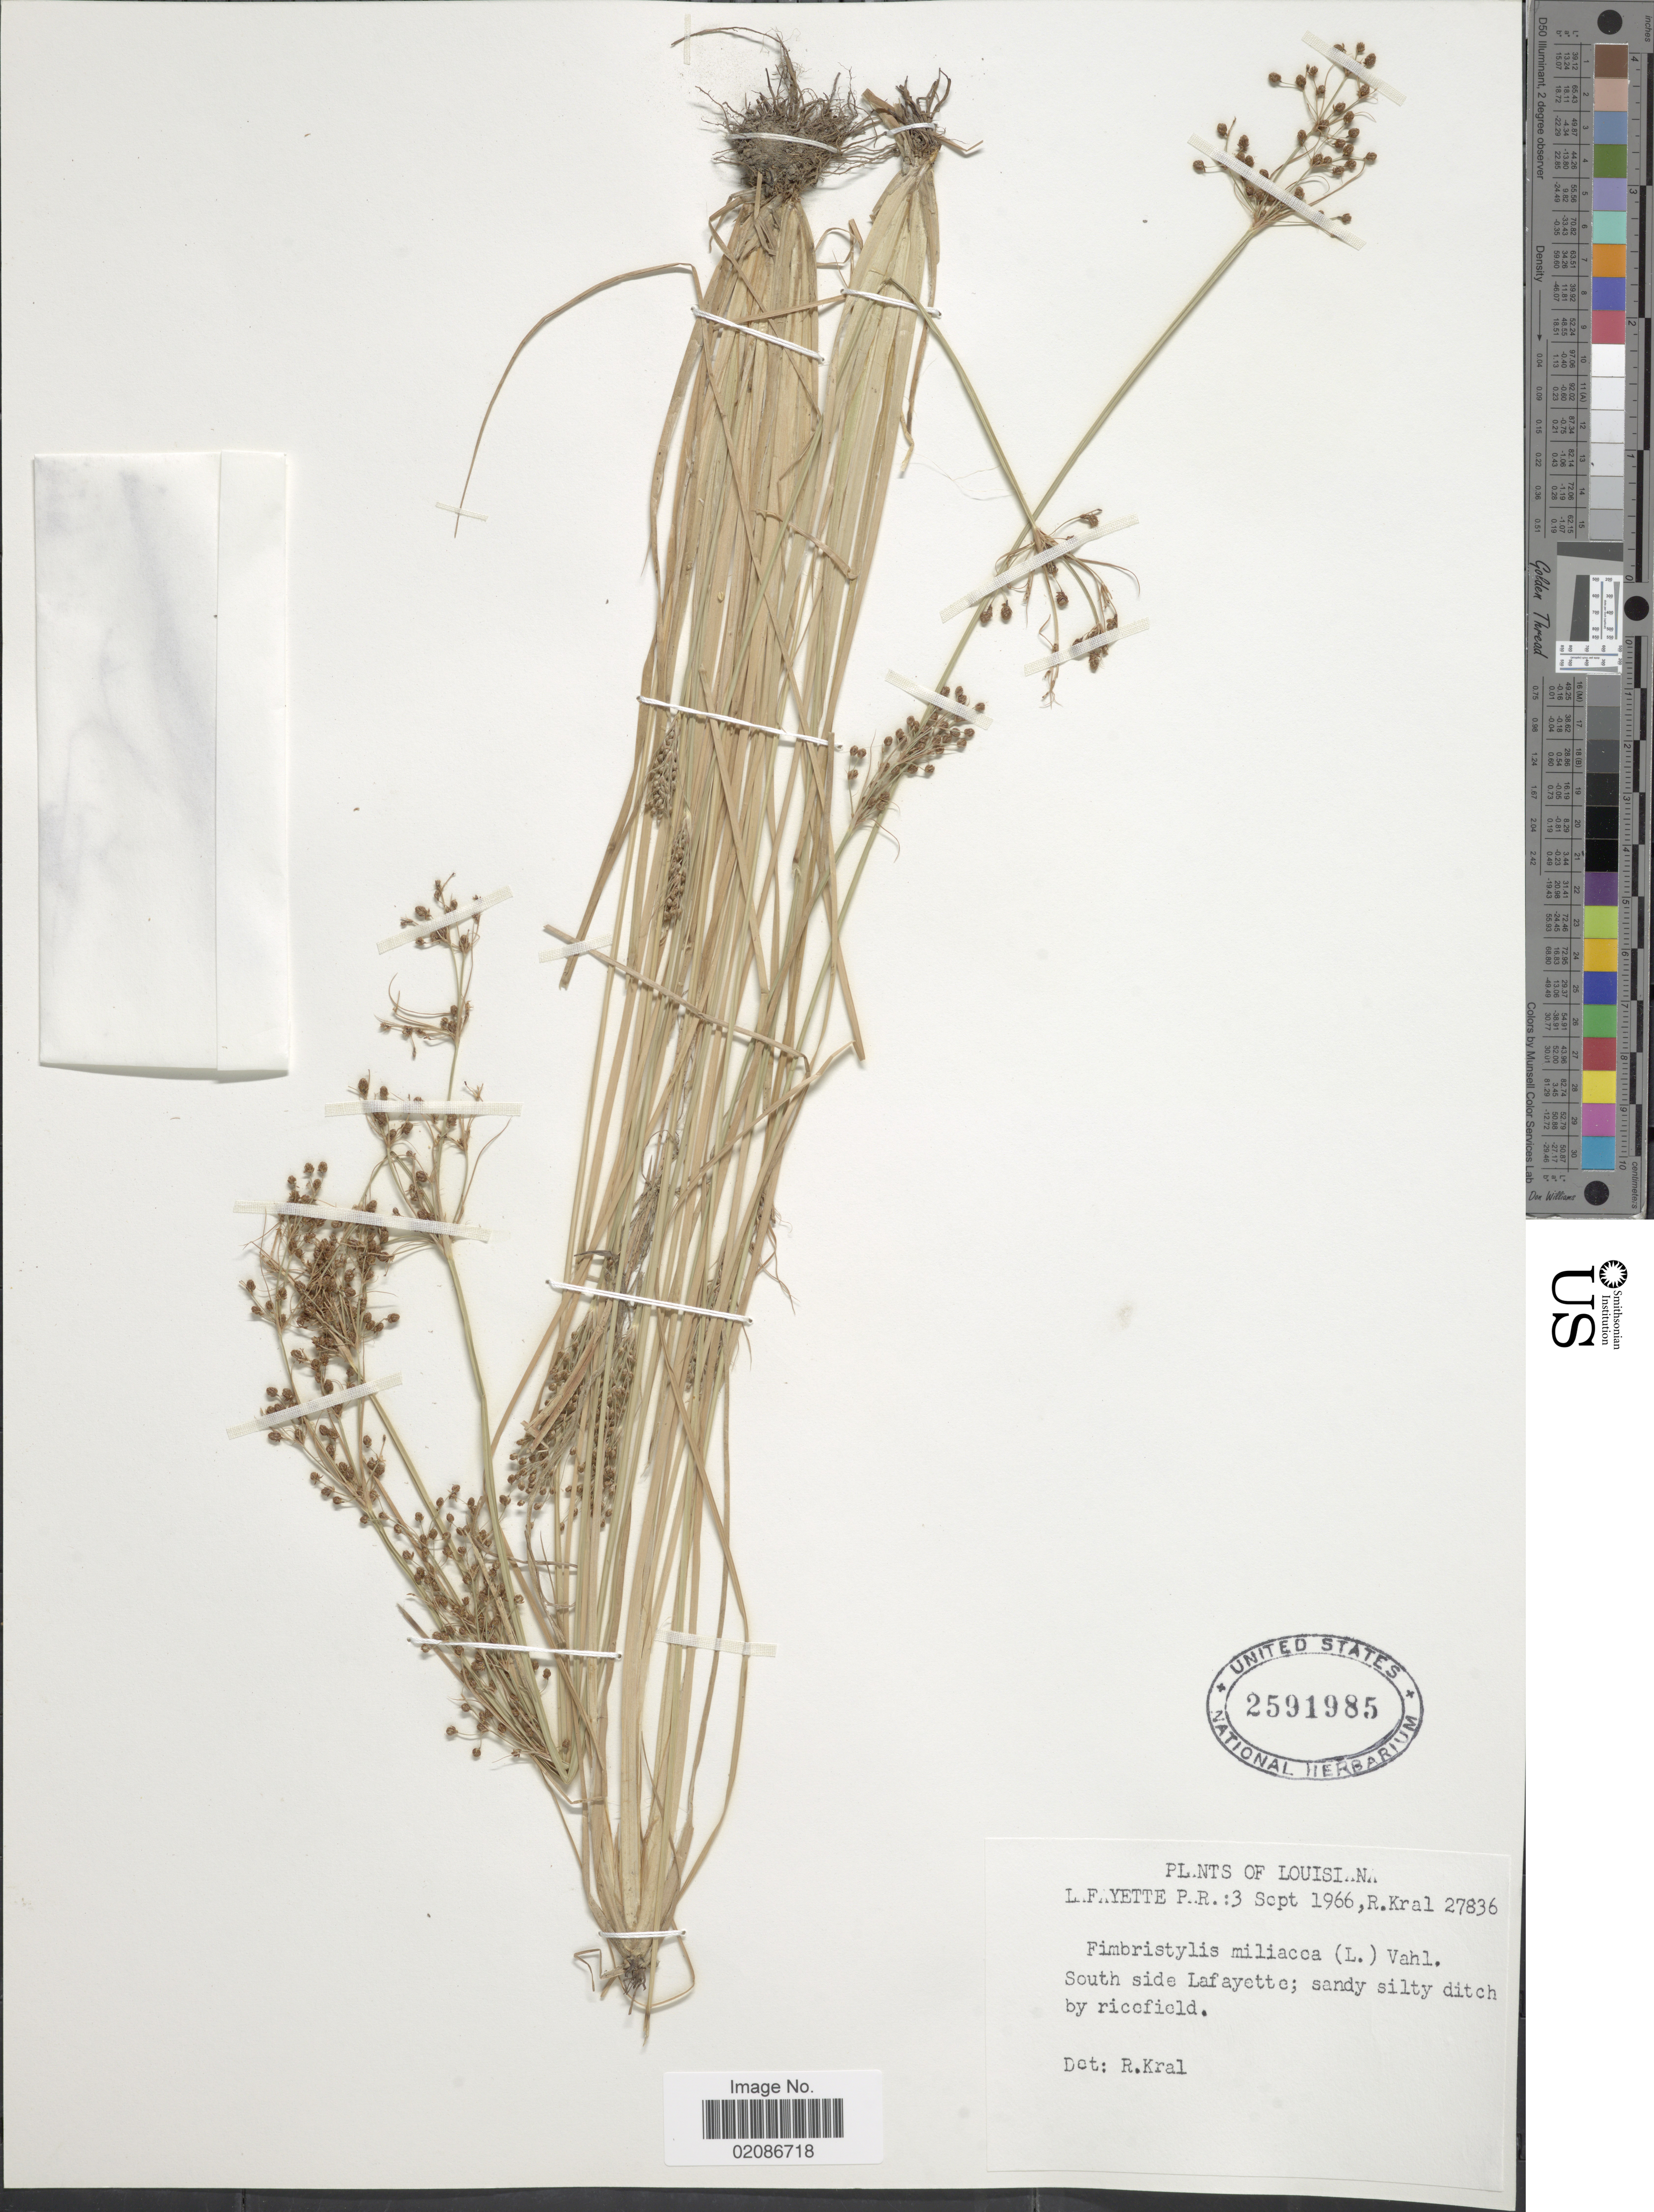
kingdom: Plantae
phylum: Tracheophyta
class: Liliopsida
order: Poales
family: Cyperaceae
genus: Fimbristylis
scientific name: Fimbristylis littoralis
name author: Gaudich.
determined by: Strong, M. T., (US), Smithsonian Institution - National Museum of Natural History (UNITED STATES)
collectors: R. Kral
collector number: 27836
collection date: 1966-09-03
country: United States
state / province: Louisiana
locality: Lafayette Par.: South side Lafayette; sandy silty ditch by ricefield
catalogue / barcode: US 2591985